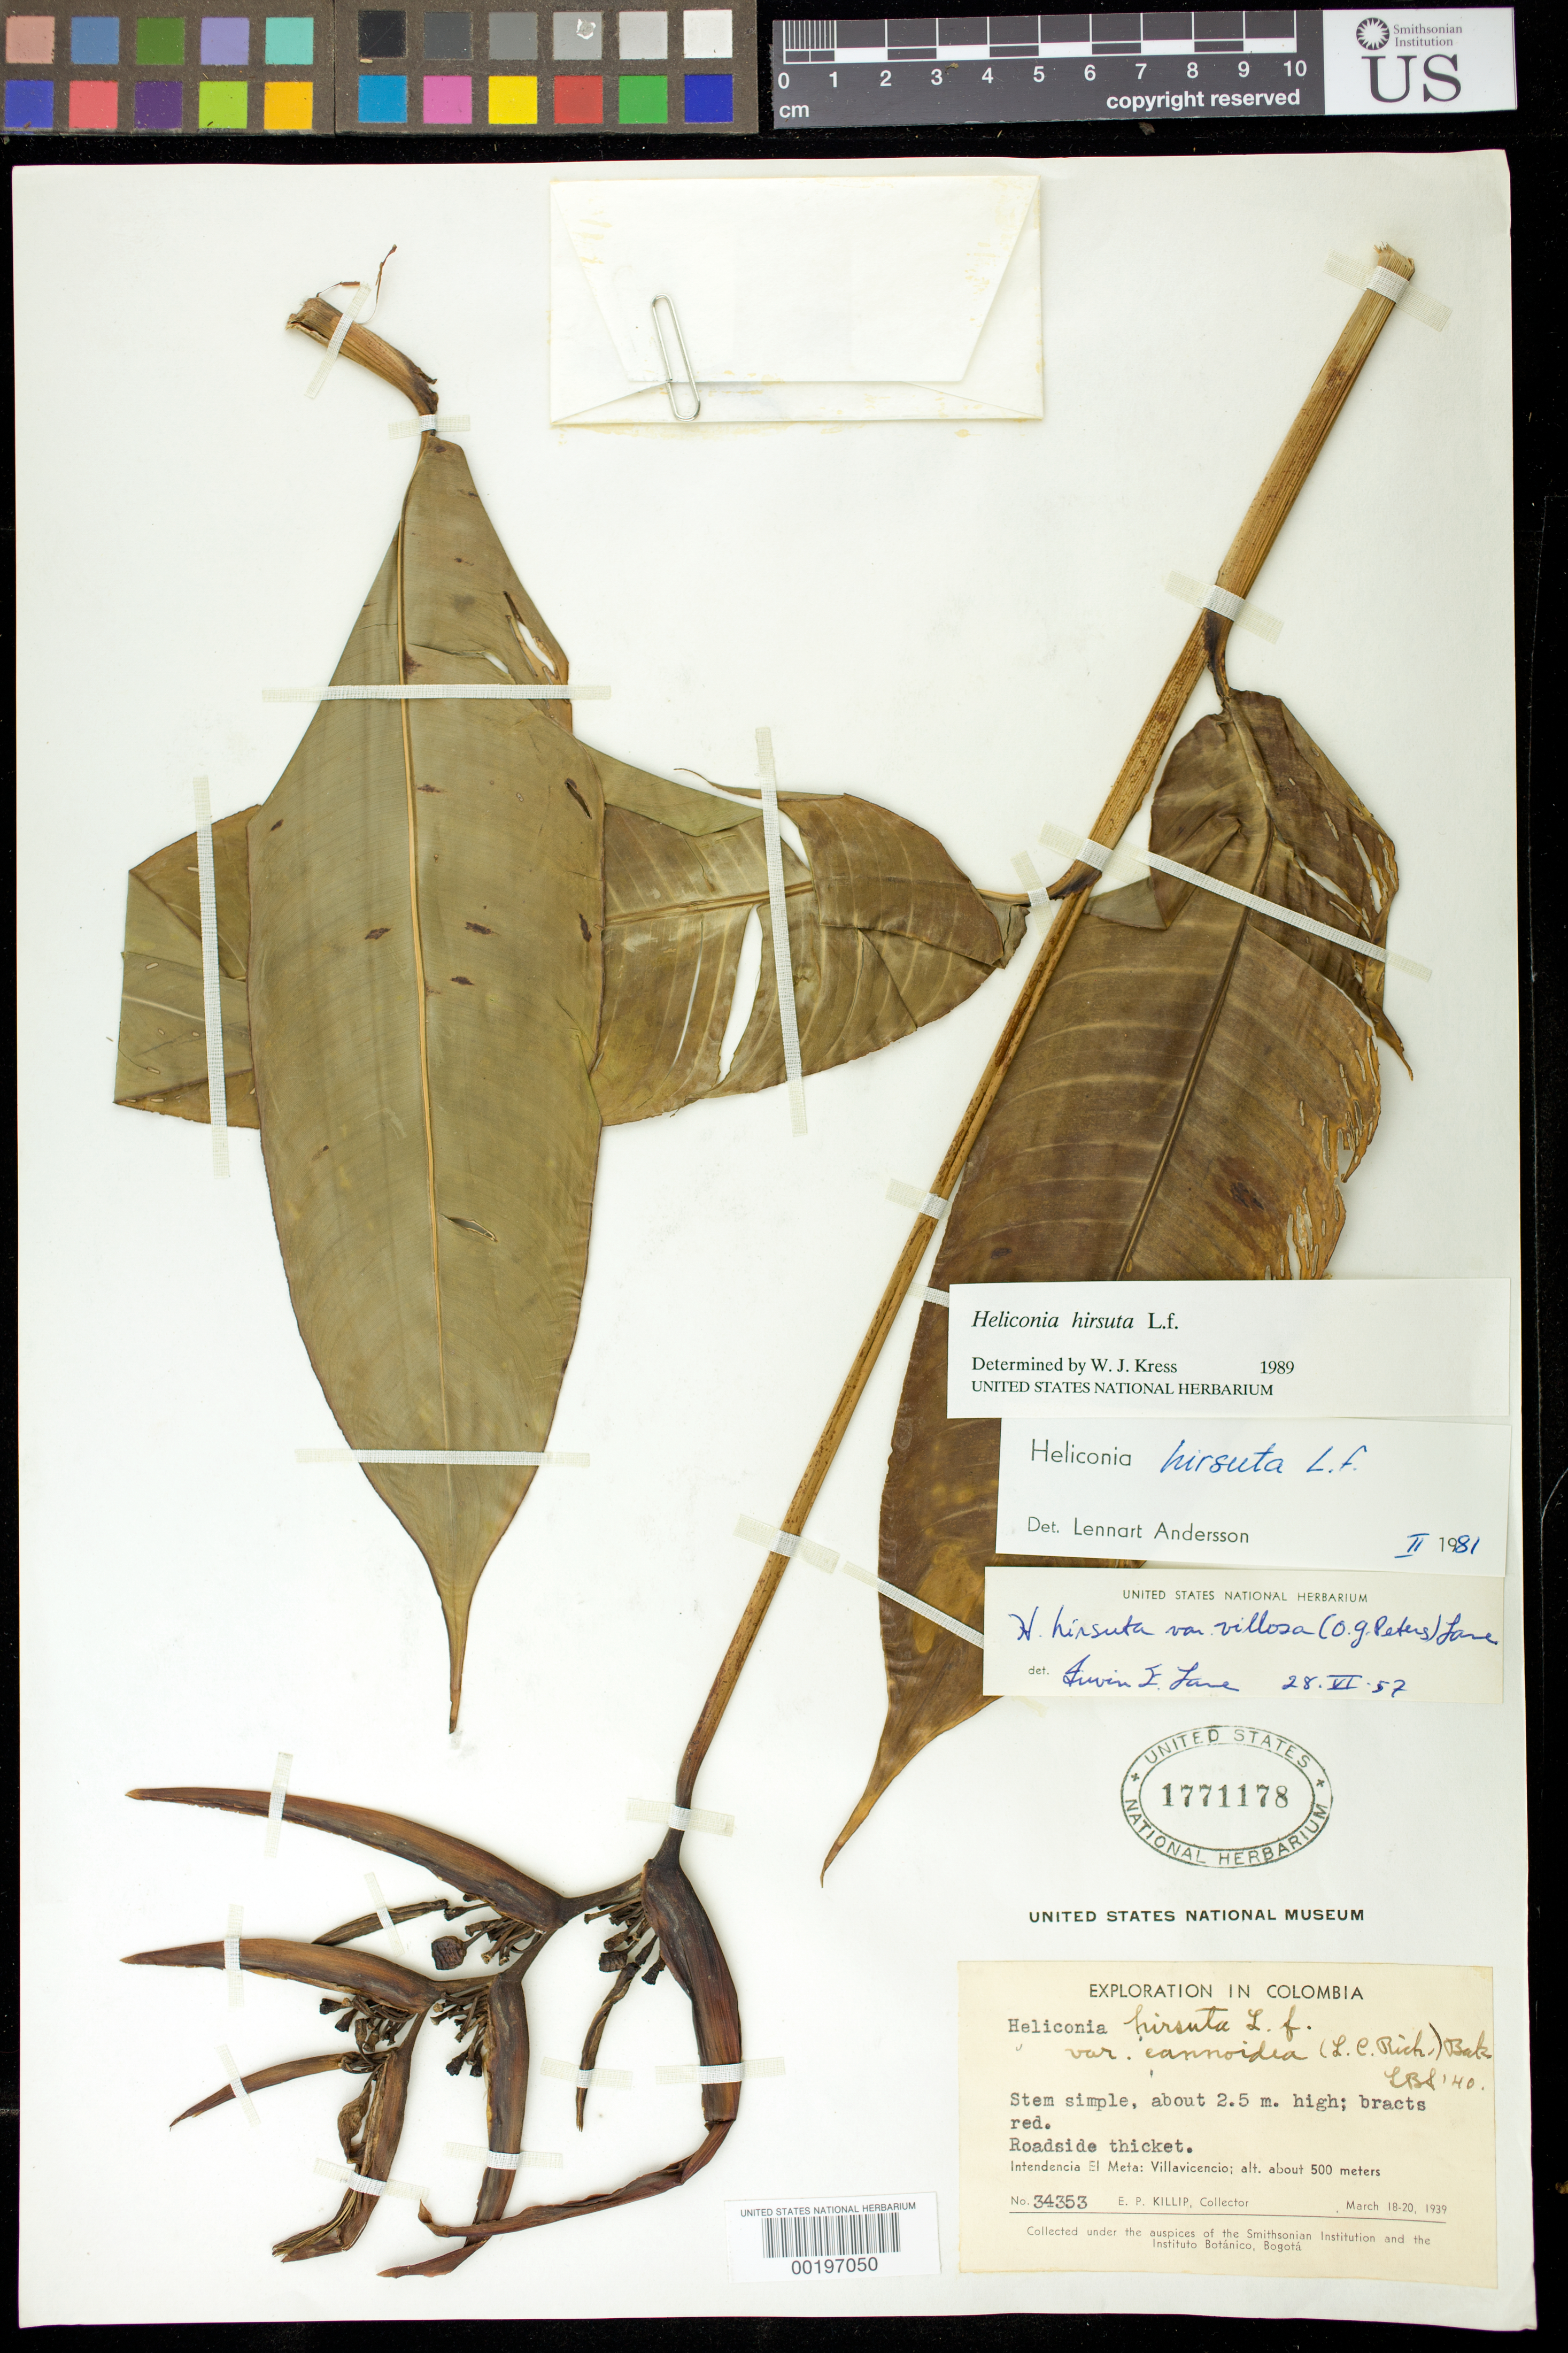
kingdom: Plantae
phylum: Tracheophyta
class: Liliopsida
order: Zingiberales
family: Heliconiaceae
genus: Heliconia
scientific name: Heliconia hirsuta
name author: L. f.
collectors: E. P. Killip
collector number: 34353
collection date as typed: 18 Mar 1939 to 20 Mar 1939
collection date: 1939-03-18/1939-03-20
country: Colombia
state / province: Meta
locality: Villa Vicencia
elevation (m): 500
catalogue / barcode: US 1771178